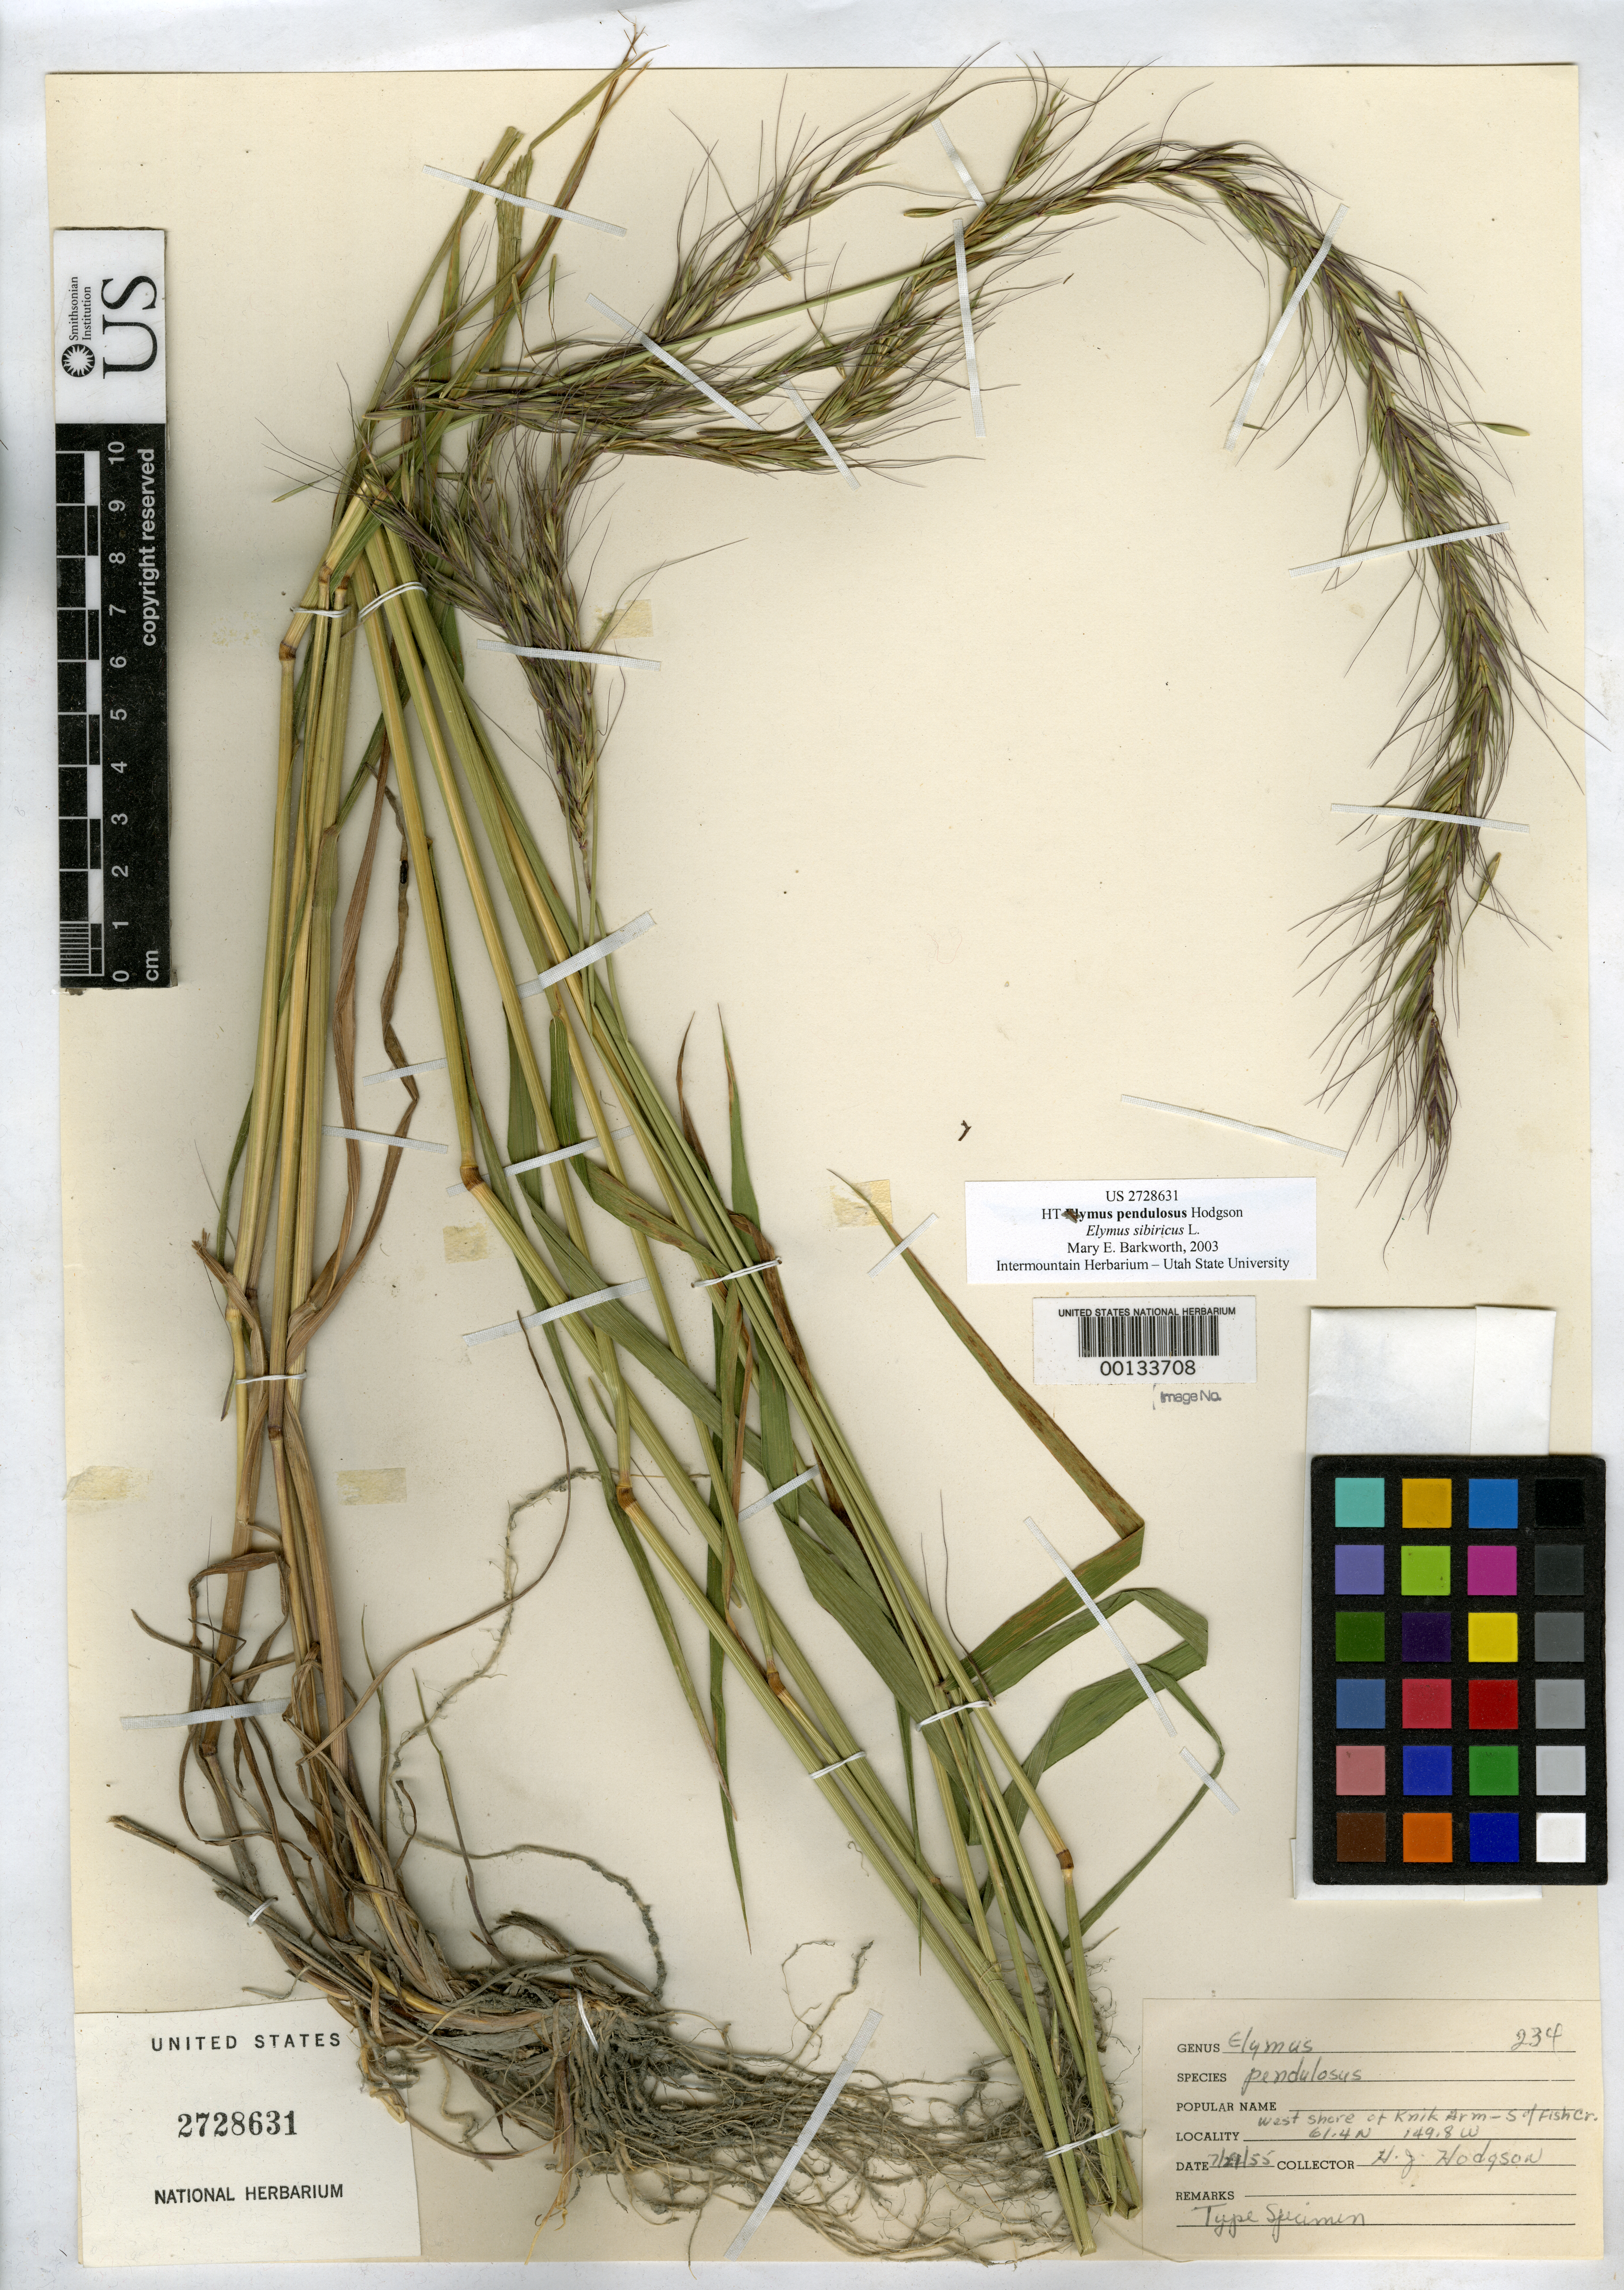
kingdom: Plantae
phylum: Tracheophyta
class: Liliopsida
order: Poales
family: Poaceae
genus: Elymus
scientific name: Elymus pendulosus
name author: H.J. Hodgs.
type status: Holotype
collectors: H. J. Hodgson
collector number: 234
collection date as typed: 29 Jul 1955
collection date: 1955-07-29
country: United States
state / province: Alaska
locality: Near Palmer, w shore of Knik Arm and S of Fish Creek.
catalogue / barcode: US 2728631